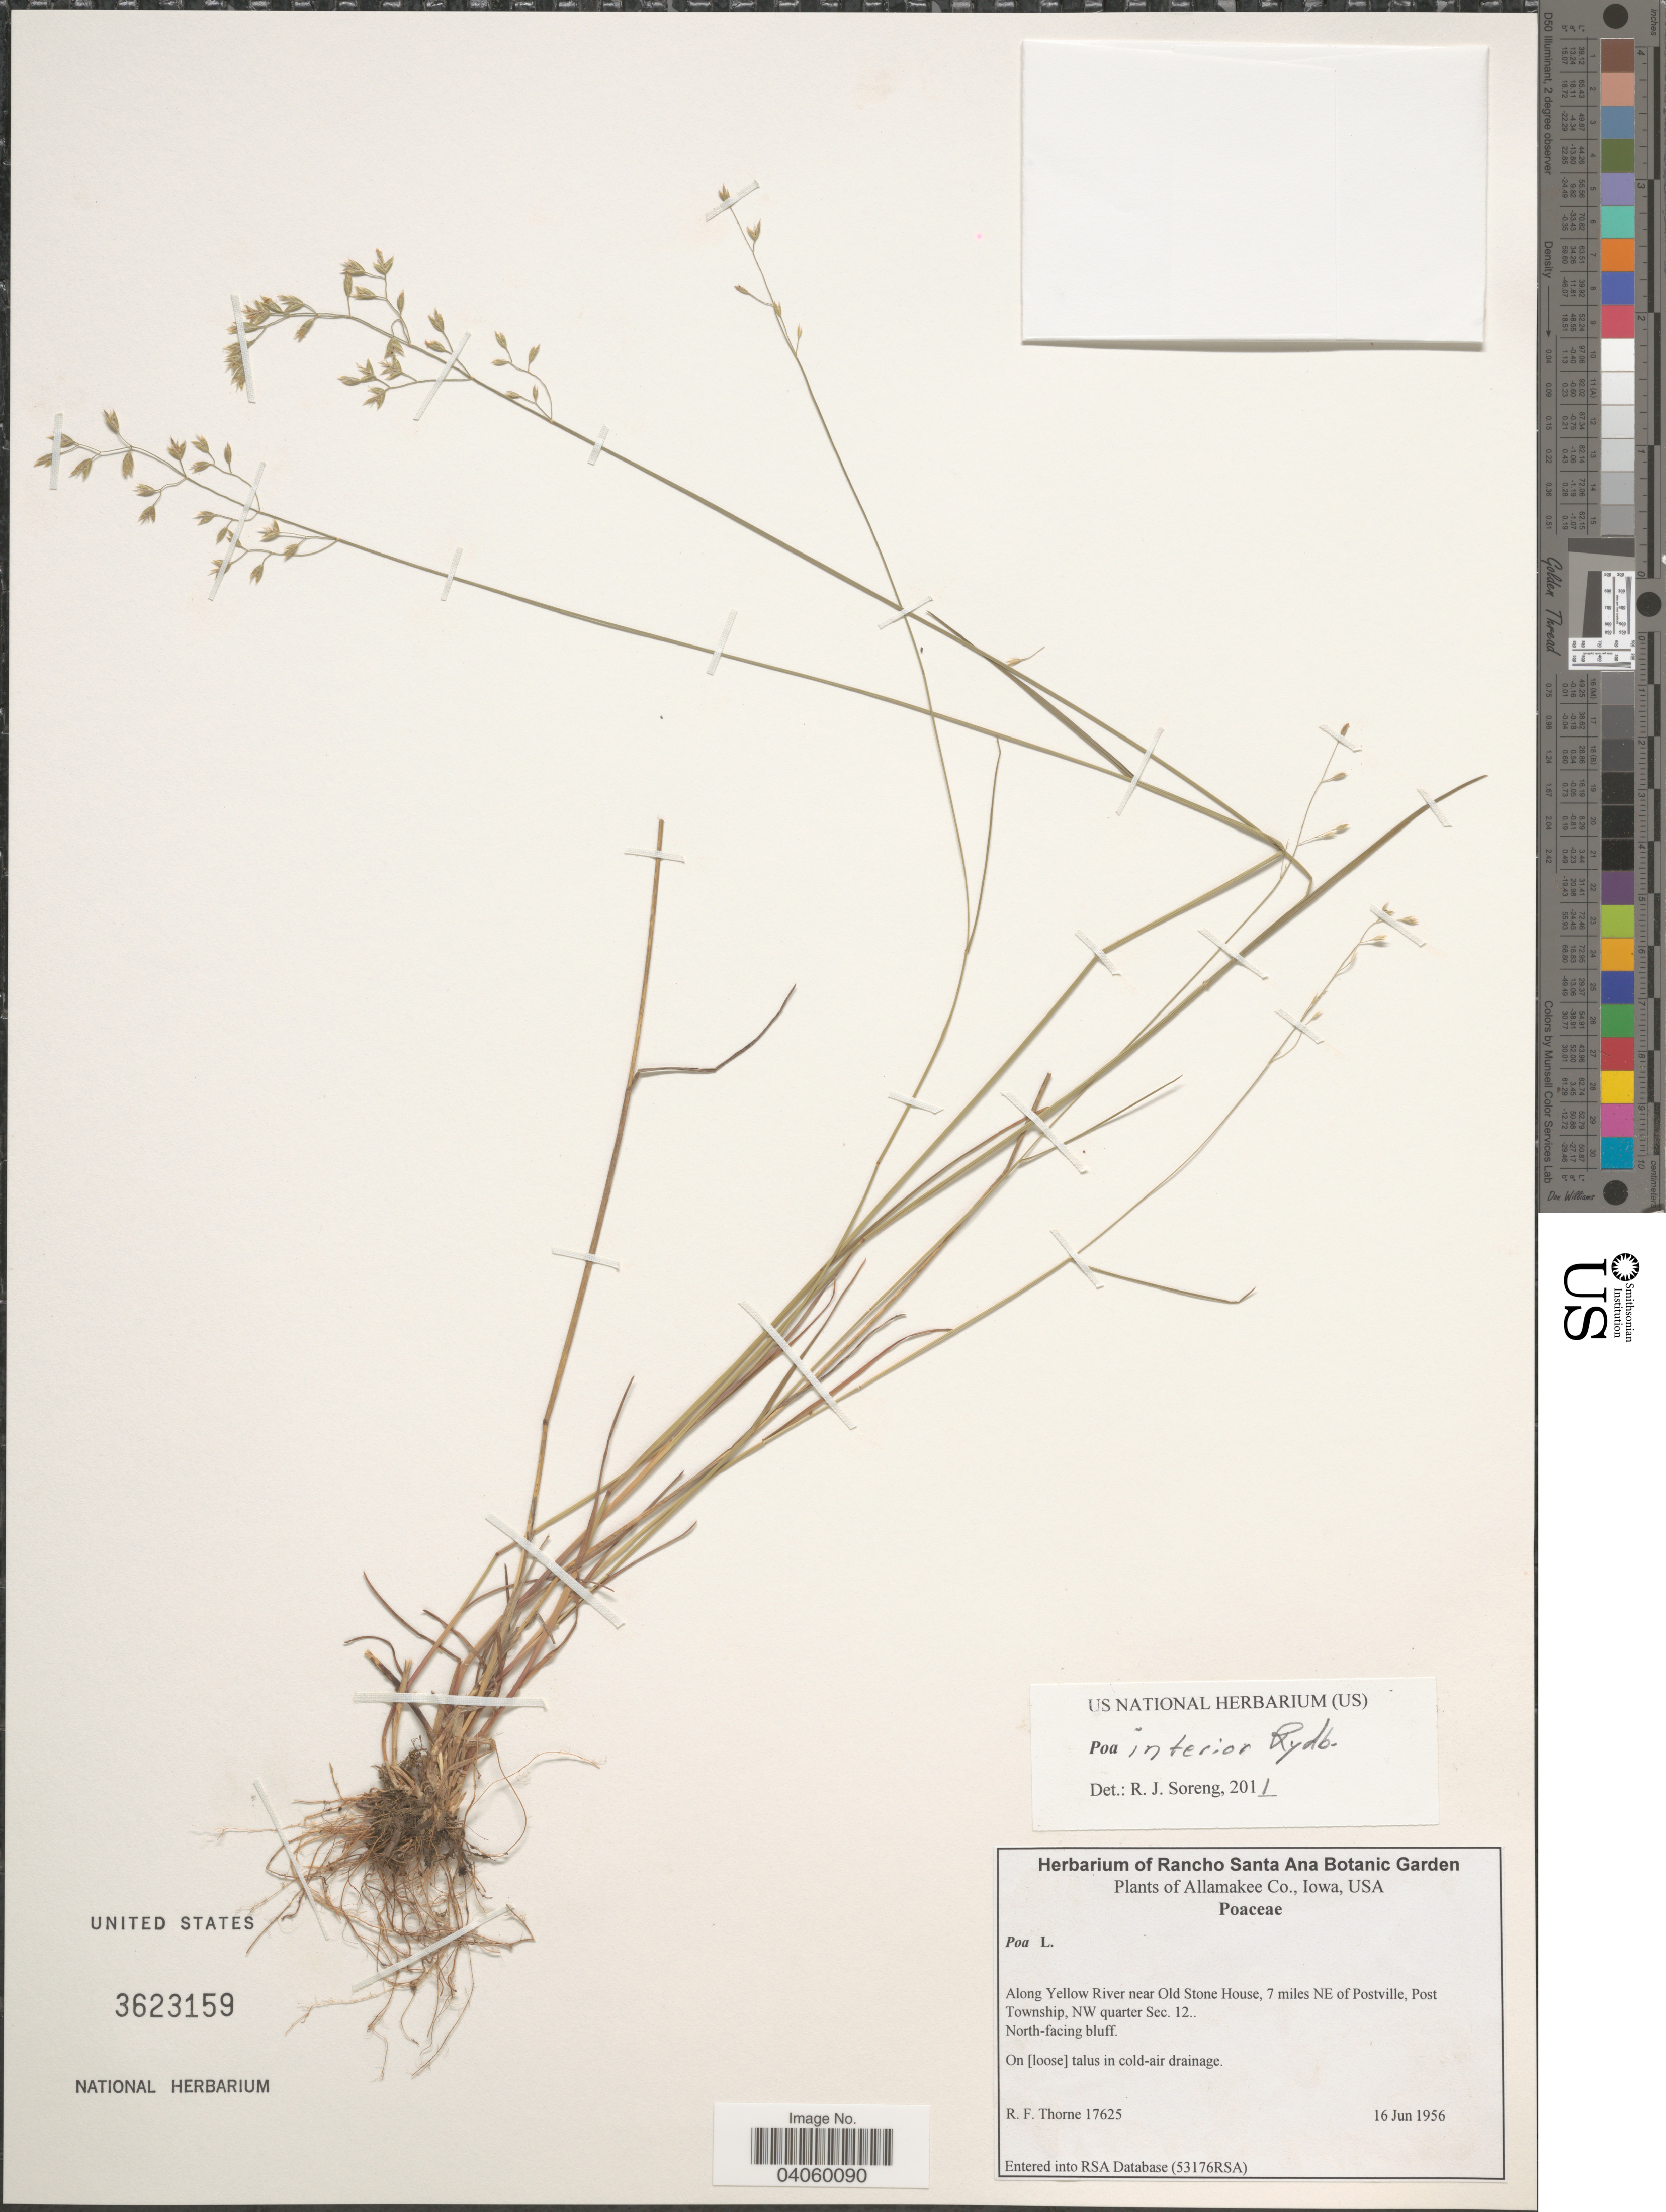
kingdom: Plantae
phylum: Tracheophyta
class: Liliopsida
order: Poales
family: Poaceae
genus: Poa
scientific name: Poa interior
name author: Rydb.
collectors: R. Thorne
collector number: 17625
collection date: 1956-06-16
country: United States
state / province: Iowa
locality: Allamakee Co. Along Yellow River near Old Stone House, 7 miles NE of Postville, Post Township, NW quarter Sec. 12. North-facing bluff.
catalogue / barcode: US 3623159